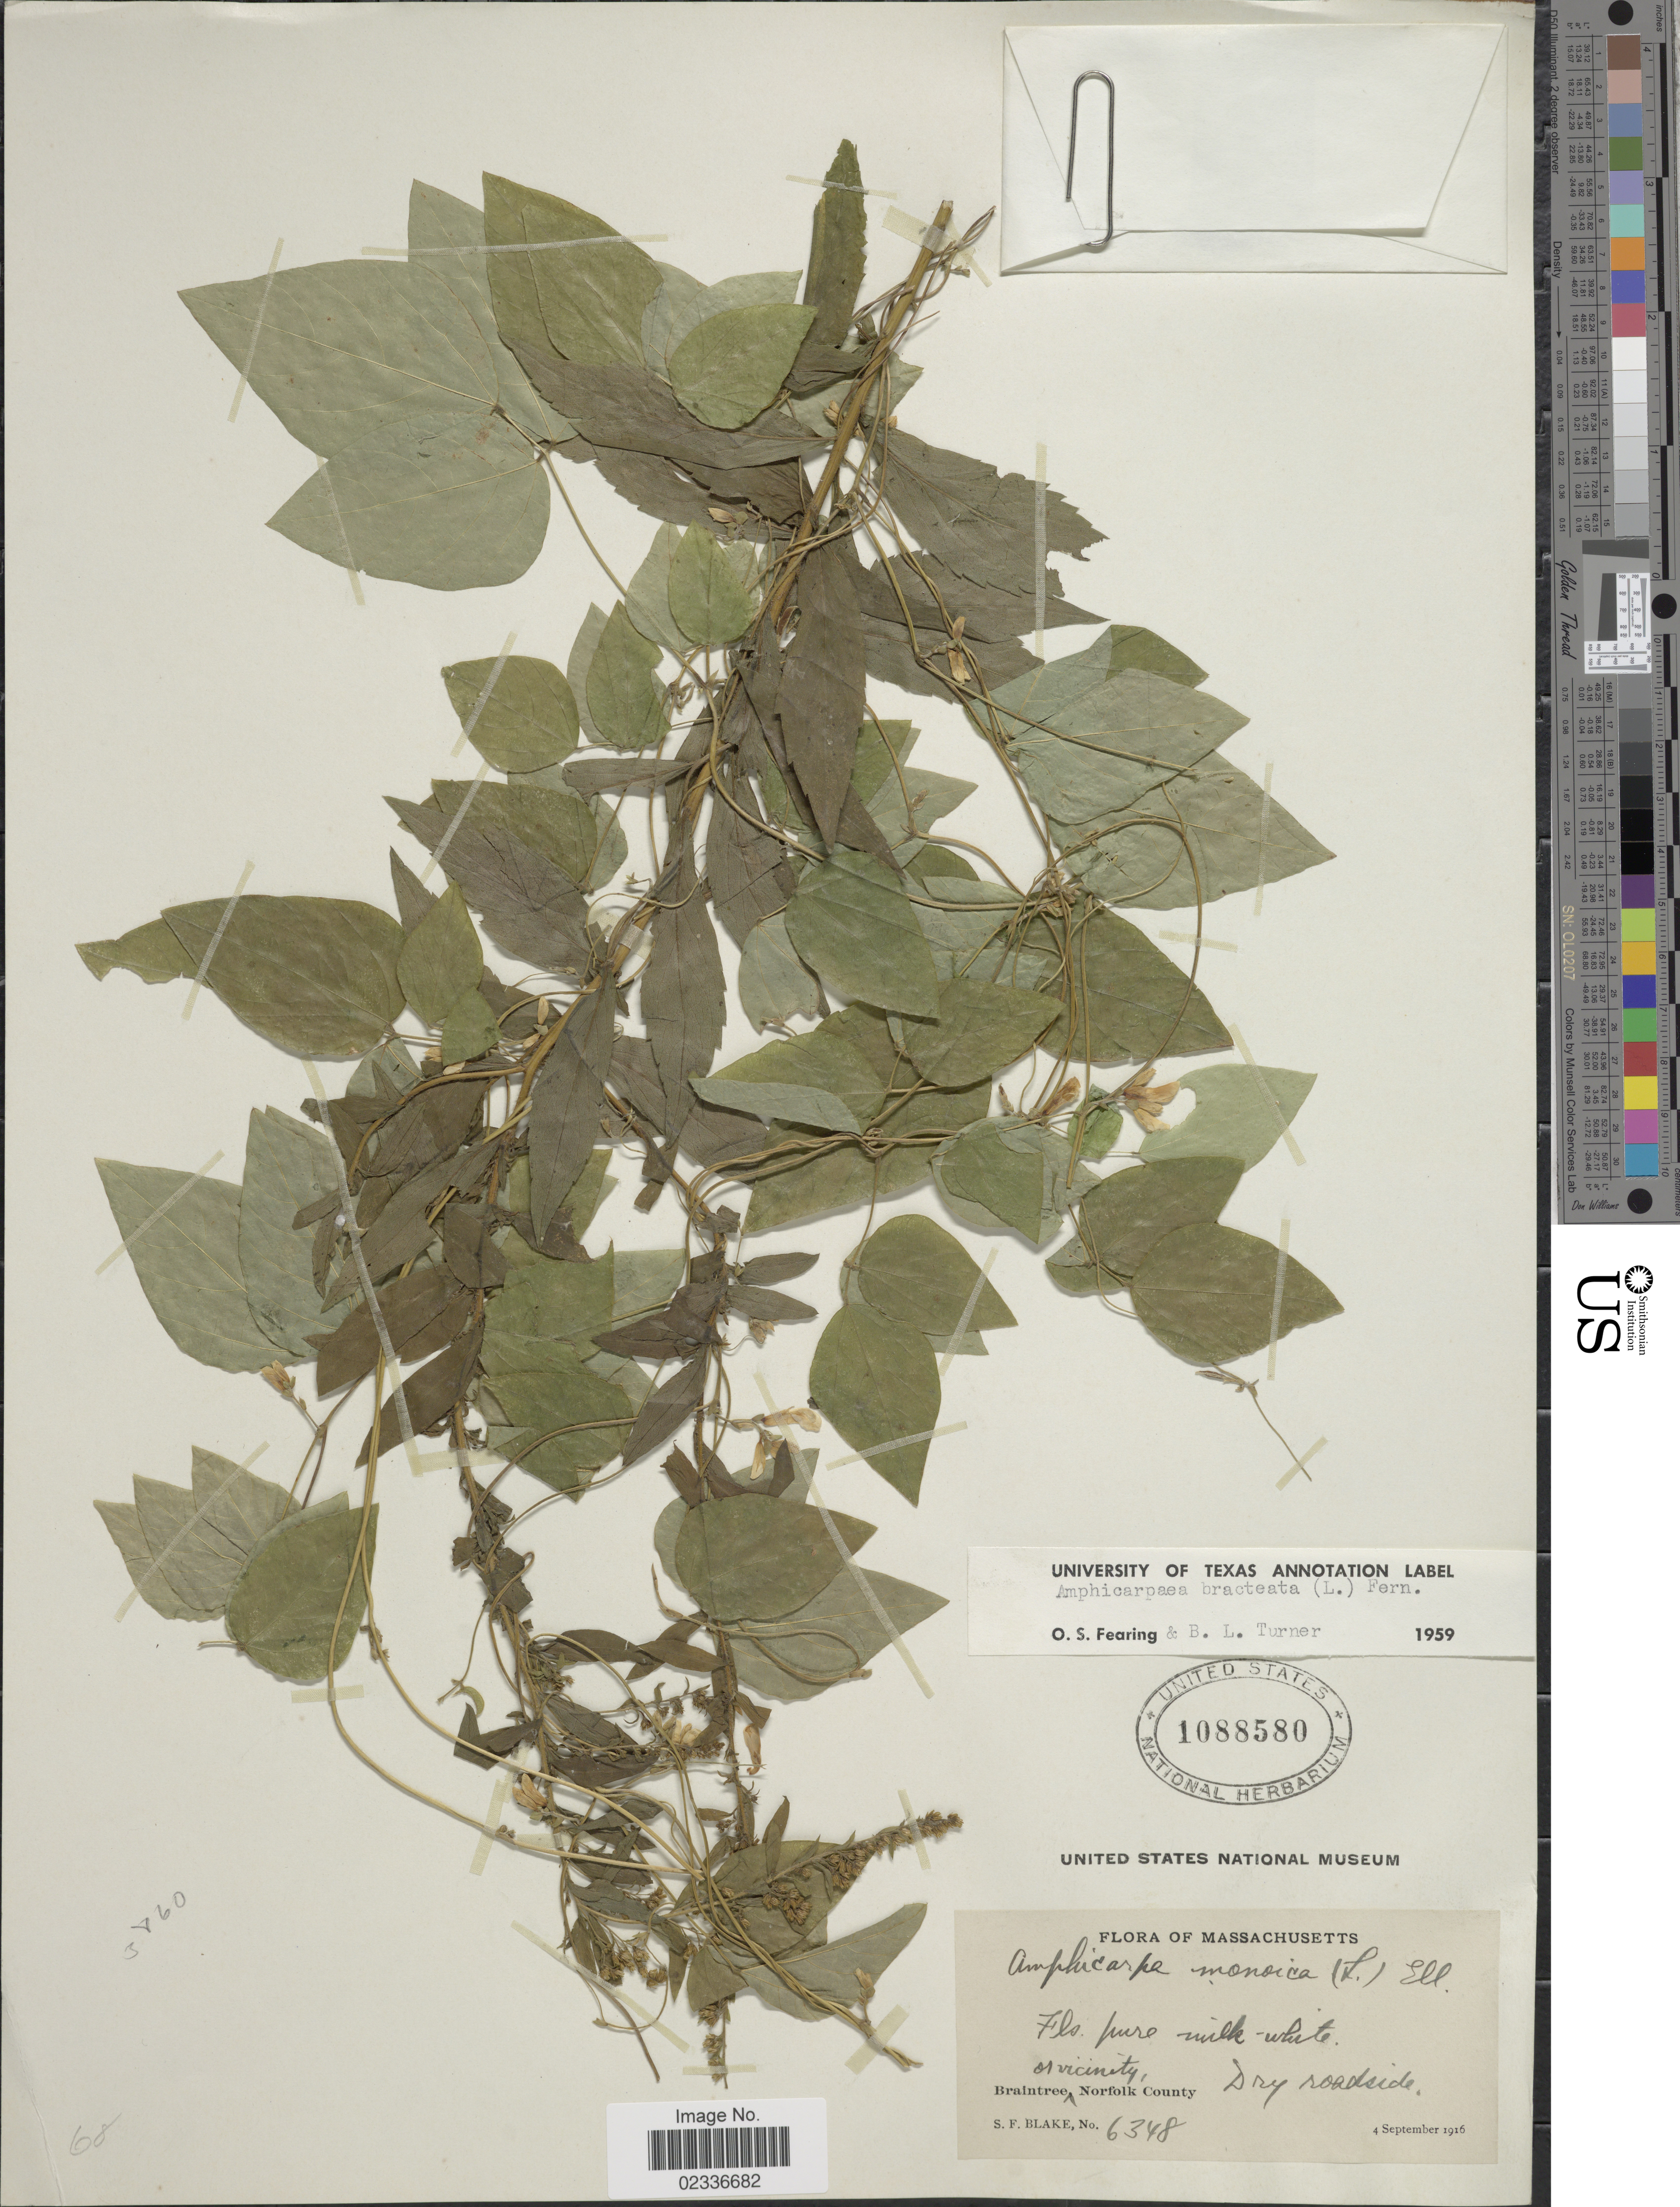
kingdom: Plantae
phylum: Tracheophyta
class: Magnoliopsida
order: Fabales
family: Fabaceae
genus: Amphicarpaea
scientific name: Amphicarpaea bracteata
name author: (L.) Fernald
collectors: S. Blake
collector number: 6348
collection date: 1916-09-04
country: United States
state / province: Massachusetts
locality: Braintree on vicinity Norfolk County, dry roadside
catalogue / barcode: US 1088580